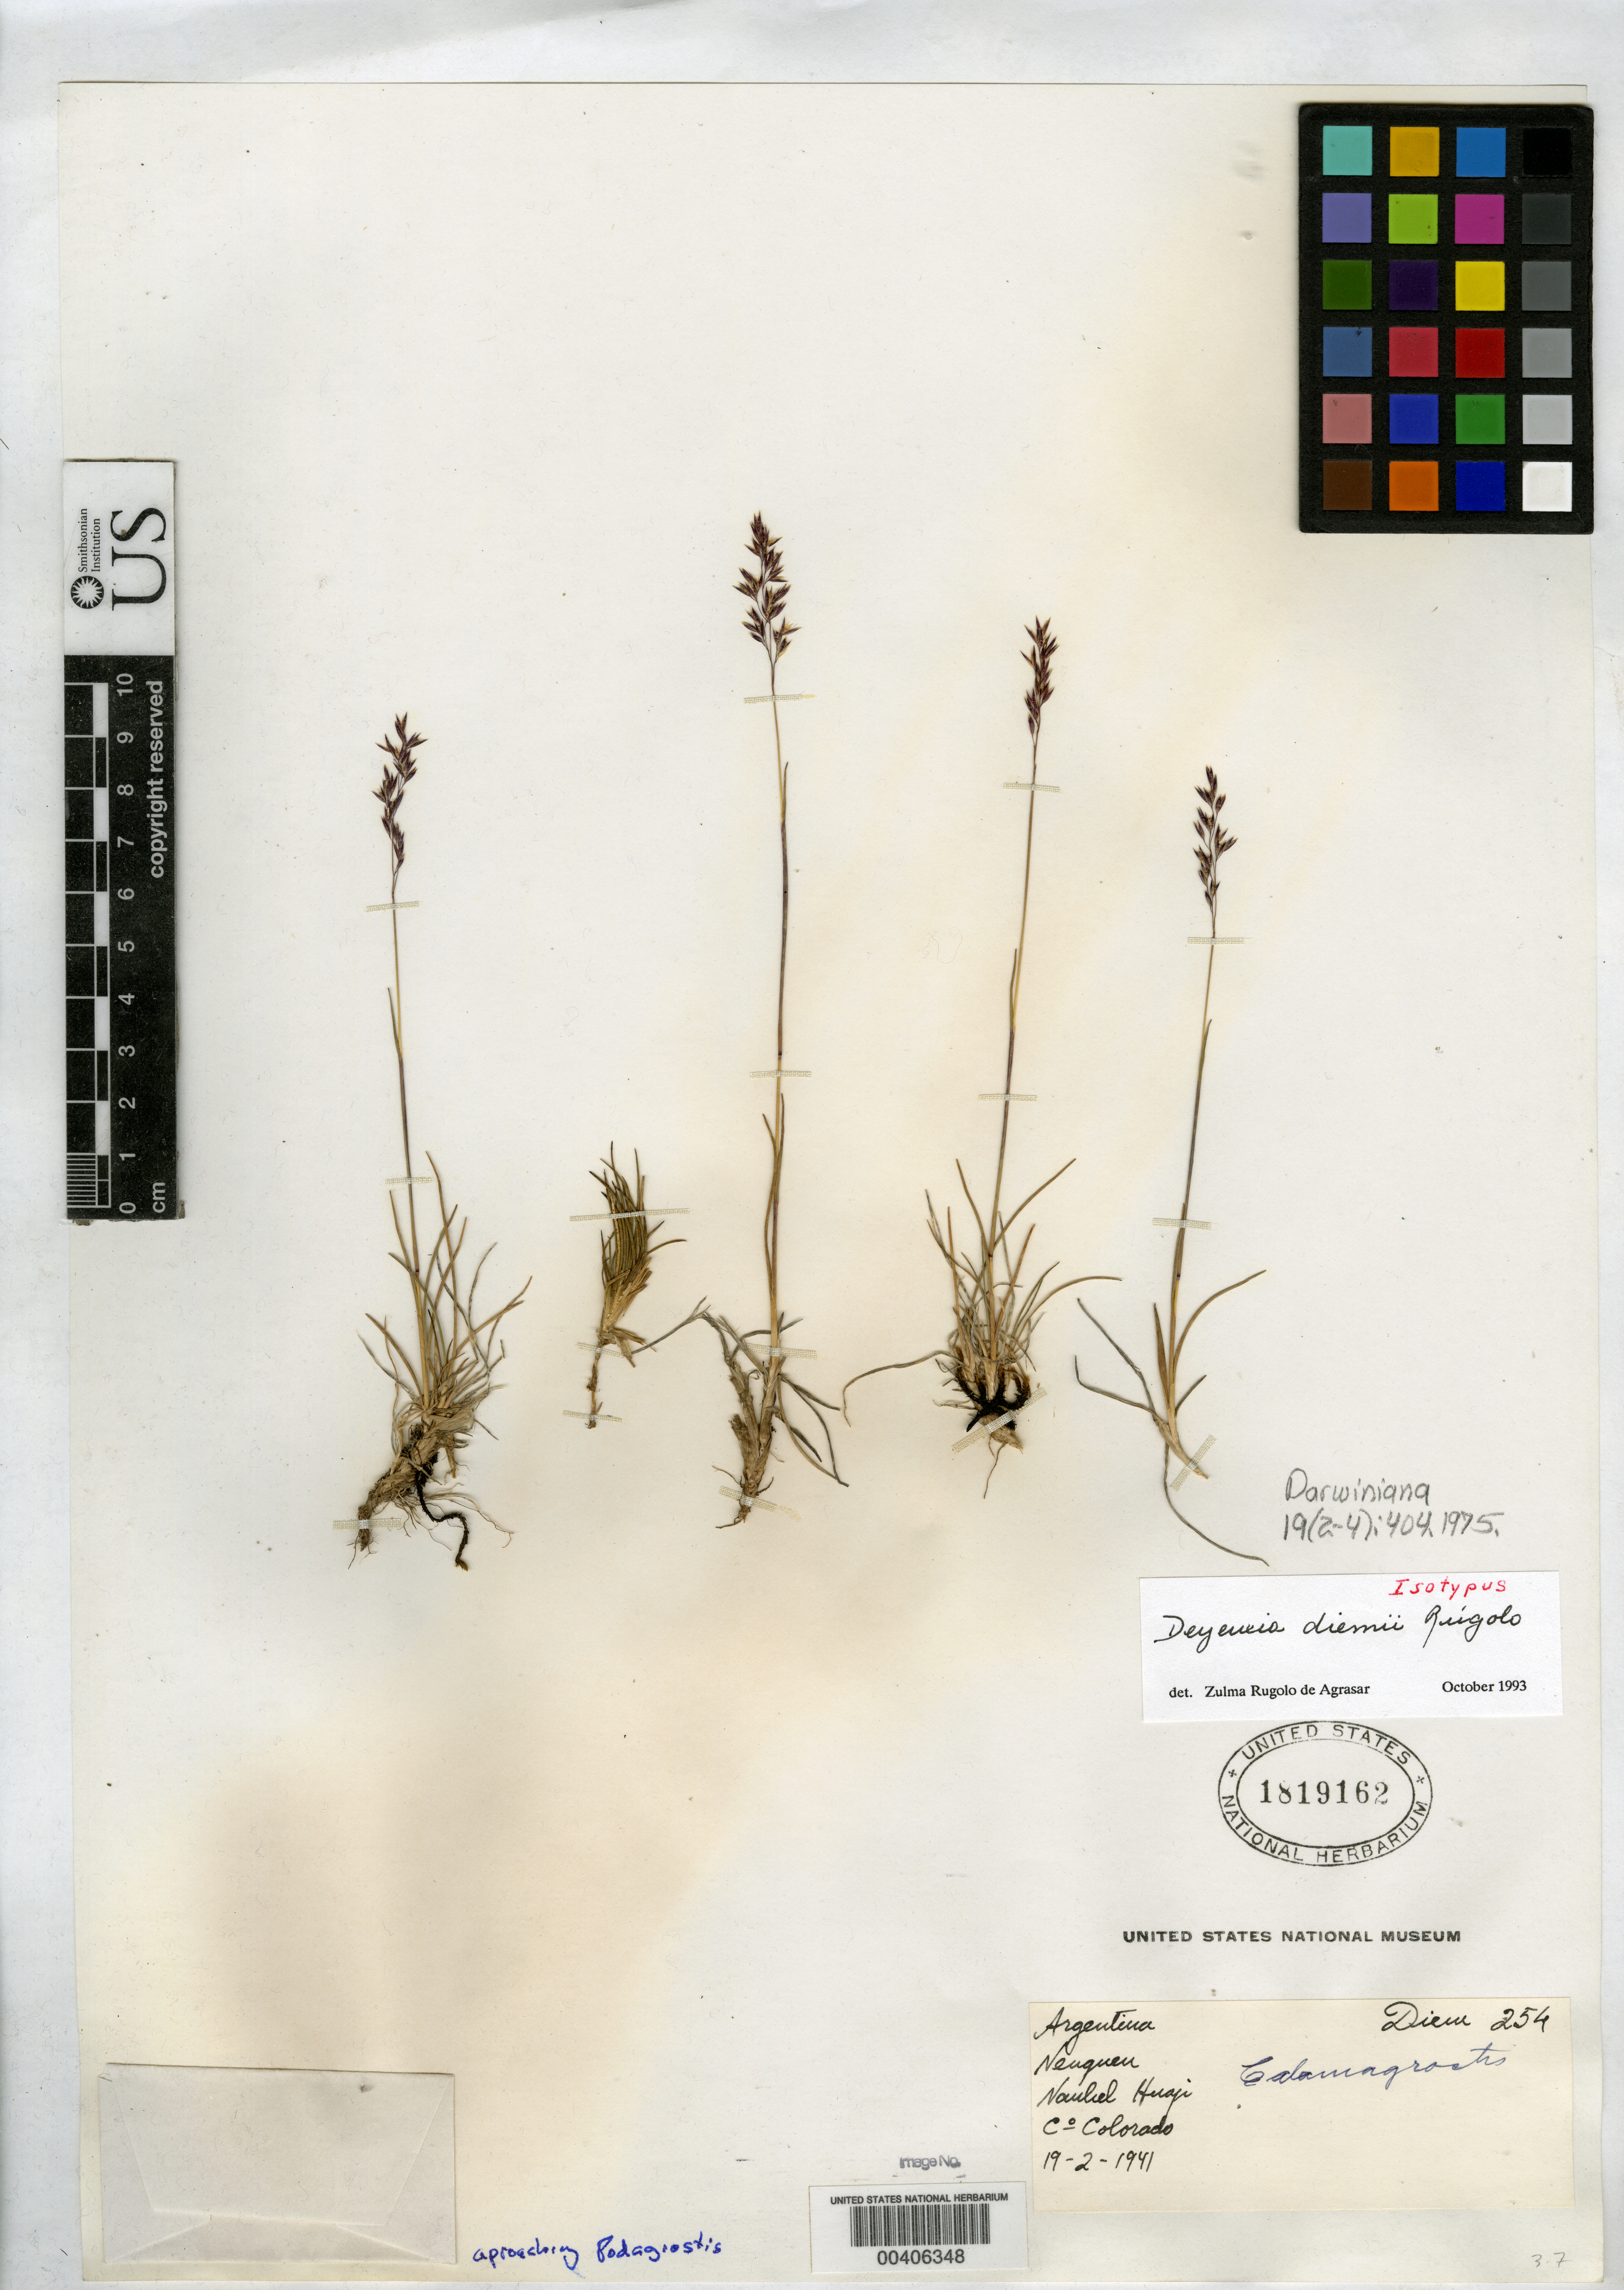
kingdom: Plantae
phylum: Tracheophyta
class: Liliopsida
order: Poales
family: Poaceae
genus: Deyeuxia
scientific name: Deyeuxia diemii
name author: Rúgolo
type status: Isotype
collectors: J. Diem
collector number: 254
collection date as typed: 19 Feb 1941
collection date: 1941-02-19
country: Argentina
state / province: Neuquén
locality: Naubel Huji, C. Colorado.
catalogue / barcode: US 1819162